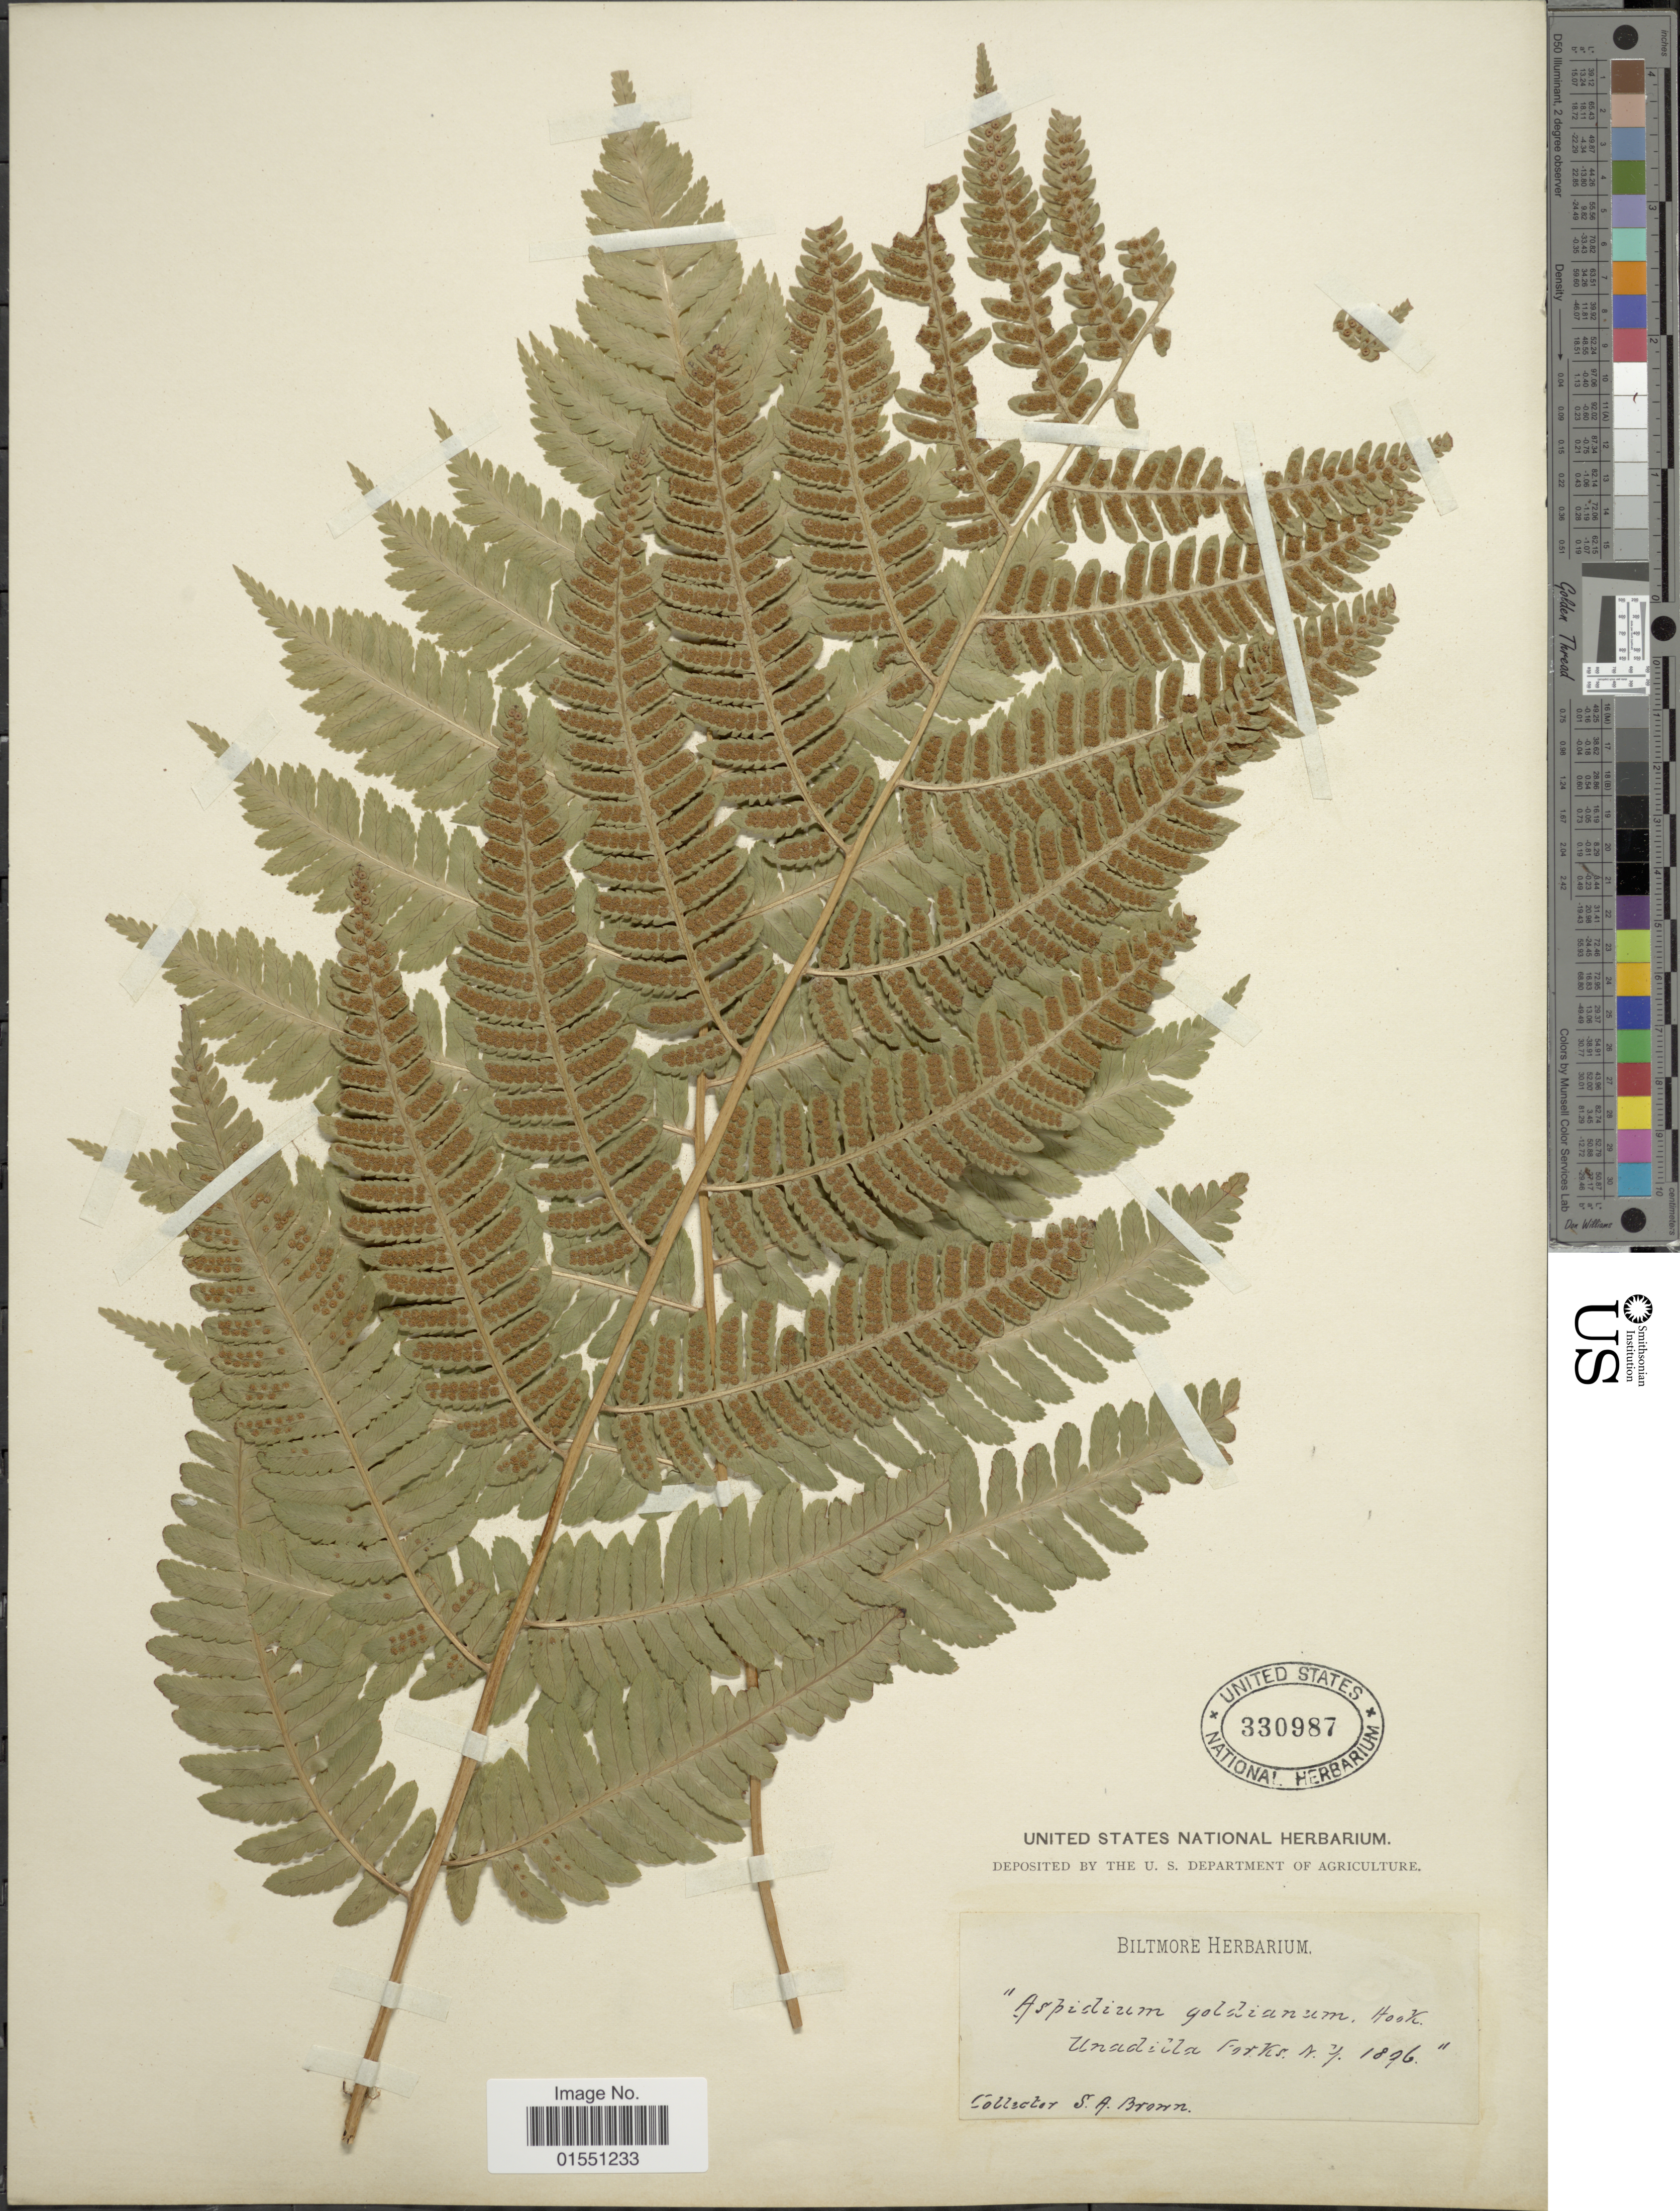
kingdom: Plantae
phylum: Tracheophyta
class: Polypodiopsida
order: Polypodiales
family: Dryopteridaceae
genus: Dryopteris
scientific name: Dryopteris goldiana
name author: (Hook. ex Goldie) A. Gray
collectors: S. Brown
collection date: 1896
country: United States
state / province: New York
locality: Unadilla Forks, N. Y.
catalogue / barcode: US 330987